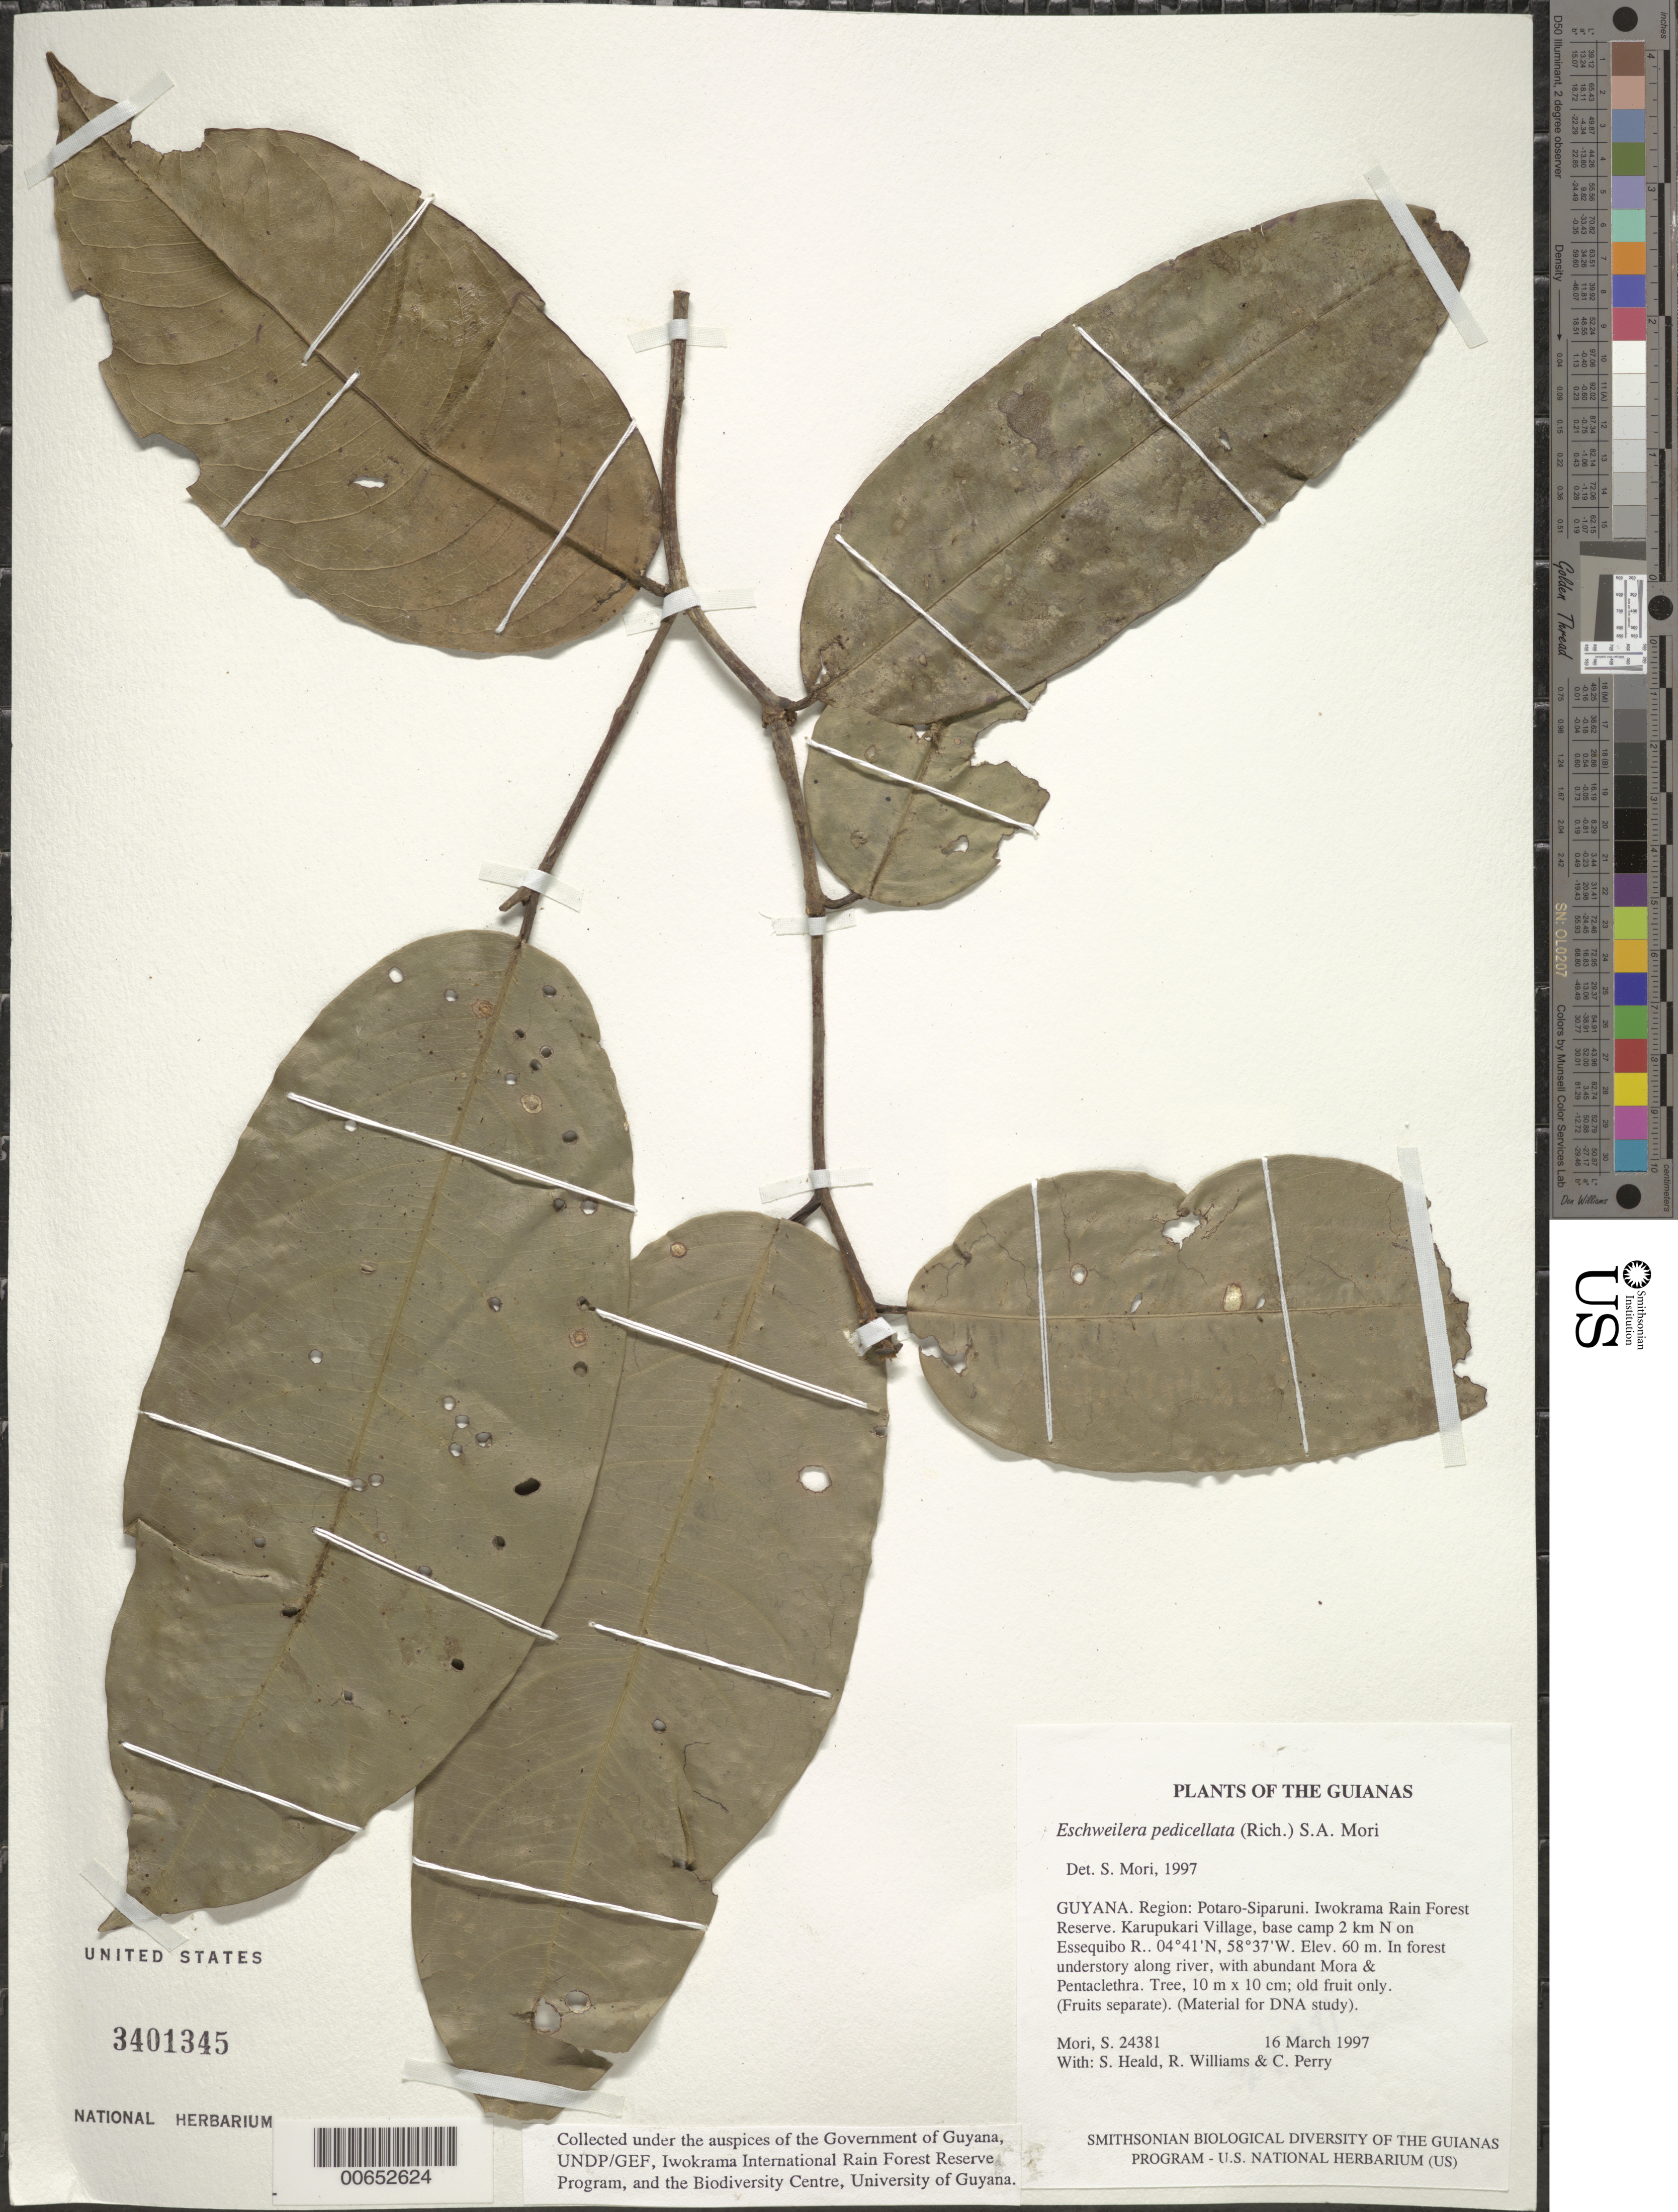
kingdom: Plantae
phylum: Tracheophyta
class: Magnoliopsida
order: Ericales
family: Lecythidaceae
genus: Eschweilera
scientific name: Eschweilera pedicellata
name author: (Rich.) S.A. Mori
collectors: S. Mori, S. Heald, R. Williams & C. Perry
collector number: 24381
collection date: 1997-03-16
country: Guyana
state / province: Potaro-Siparuni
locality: Guianas: Region: Potaro-Siparuni. Iwokrama Rain Forest Reserve. Karupukari Village, base camp 2 km N on Essequibo R.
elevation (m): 60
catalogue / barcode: US 3401345